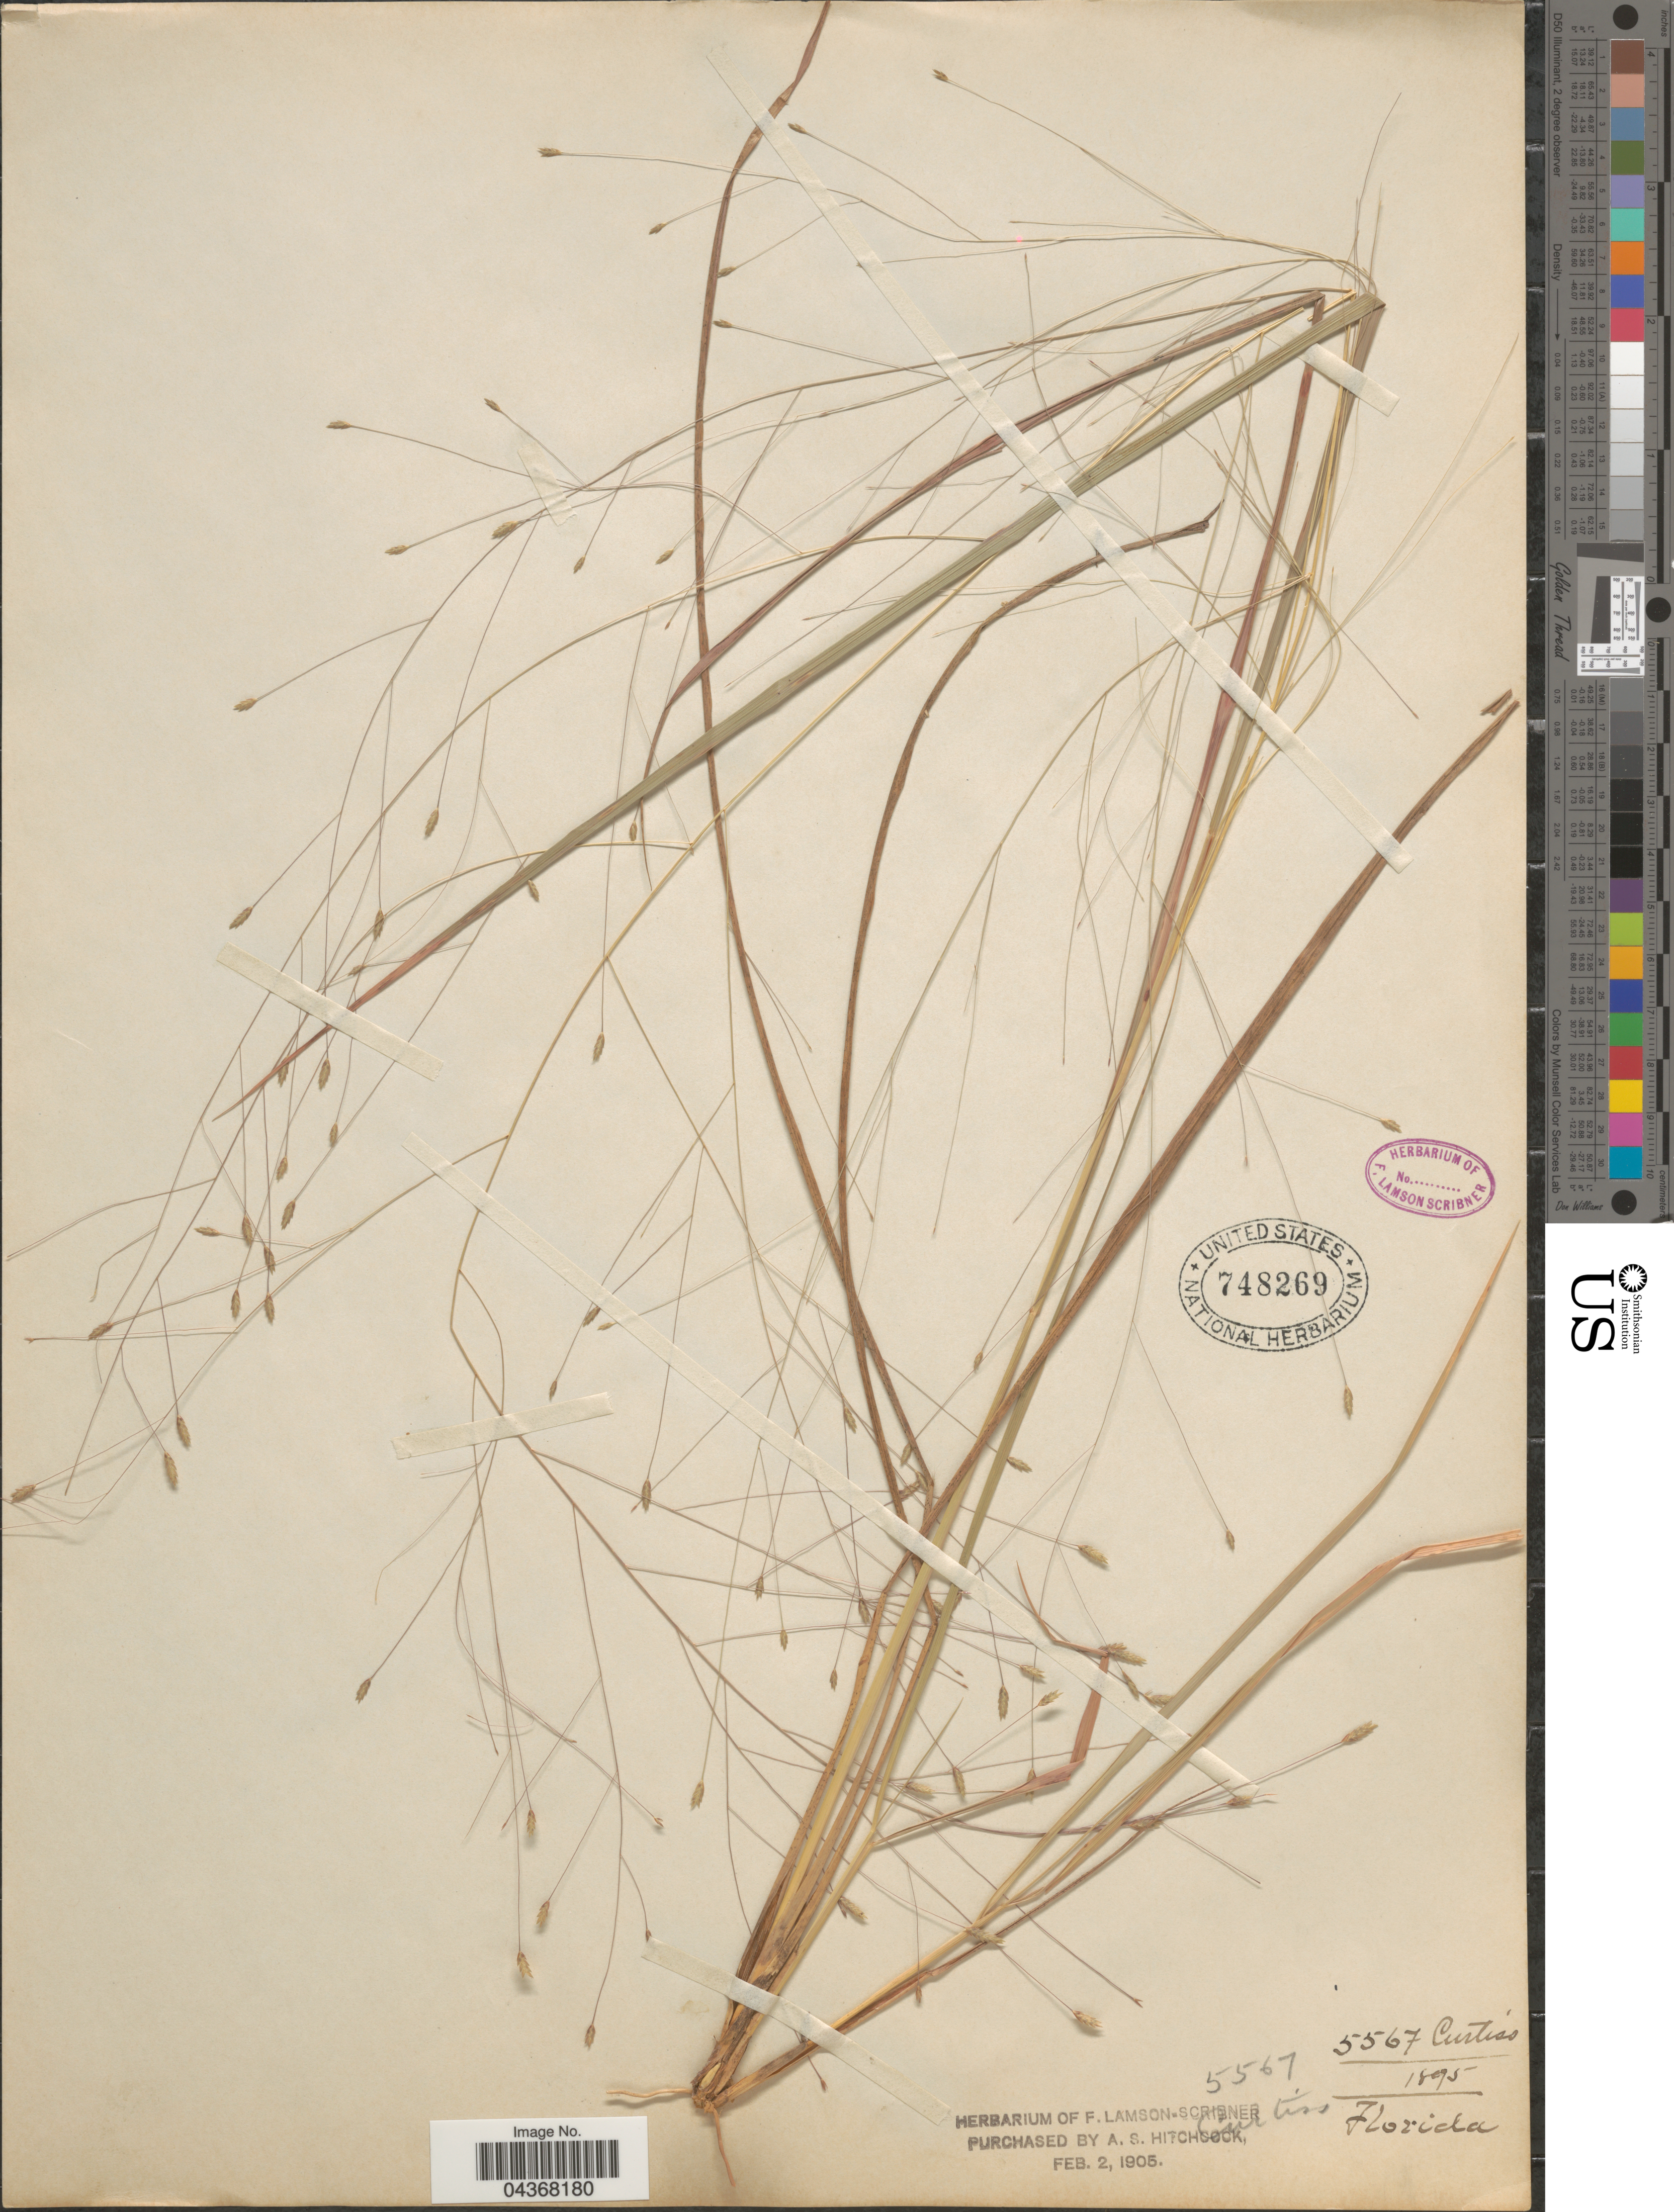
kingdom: Plantae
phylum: Tracheophyta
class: Liliopsida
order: Poales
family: Poaceae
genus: Eragrostis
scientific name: Eragrostis elliottii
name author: S. Watson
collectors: -. Curtiss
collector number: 5567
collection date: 1895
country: United States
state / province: Florida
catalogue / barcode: US 748269